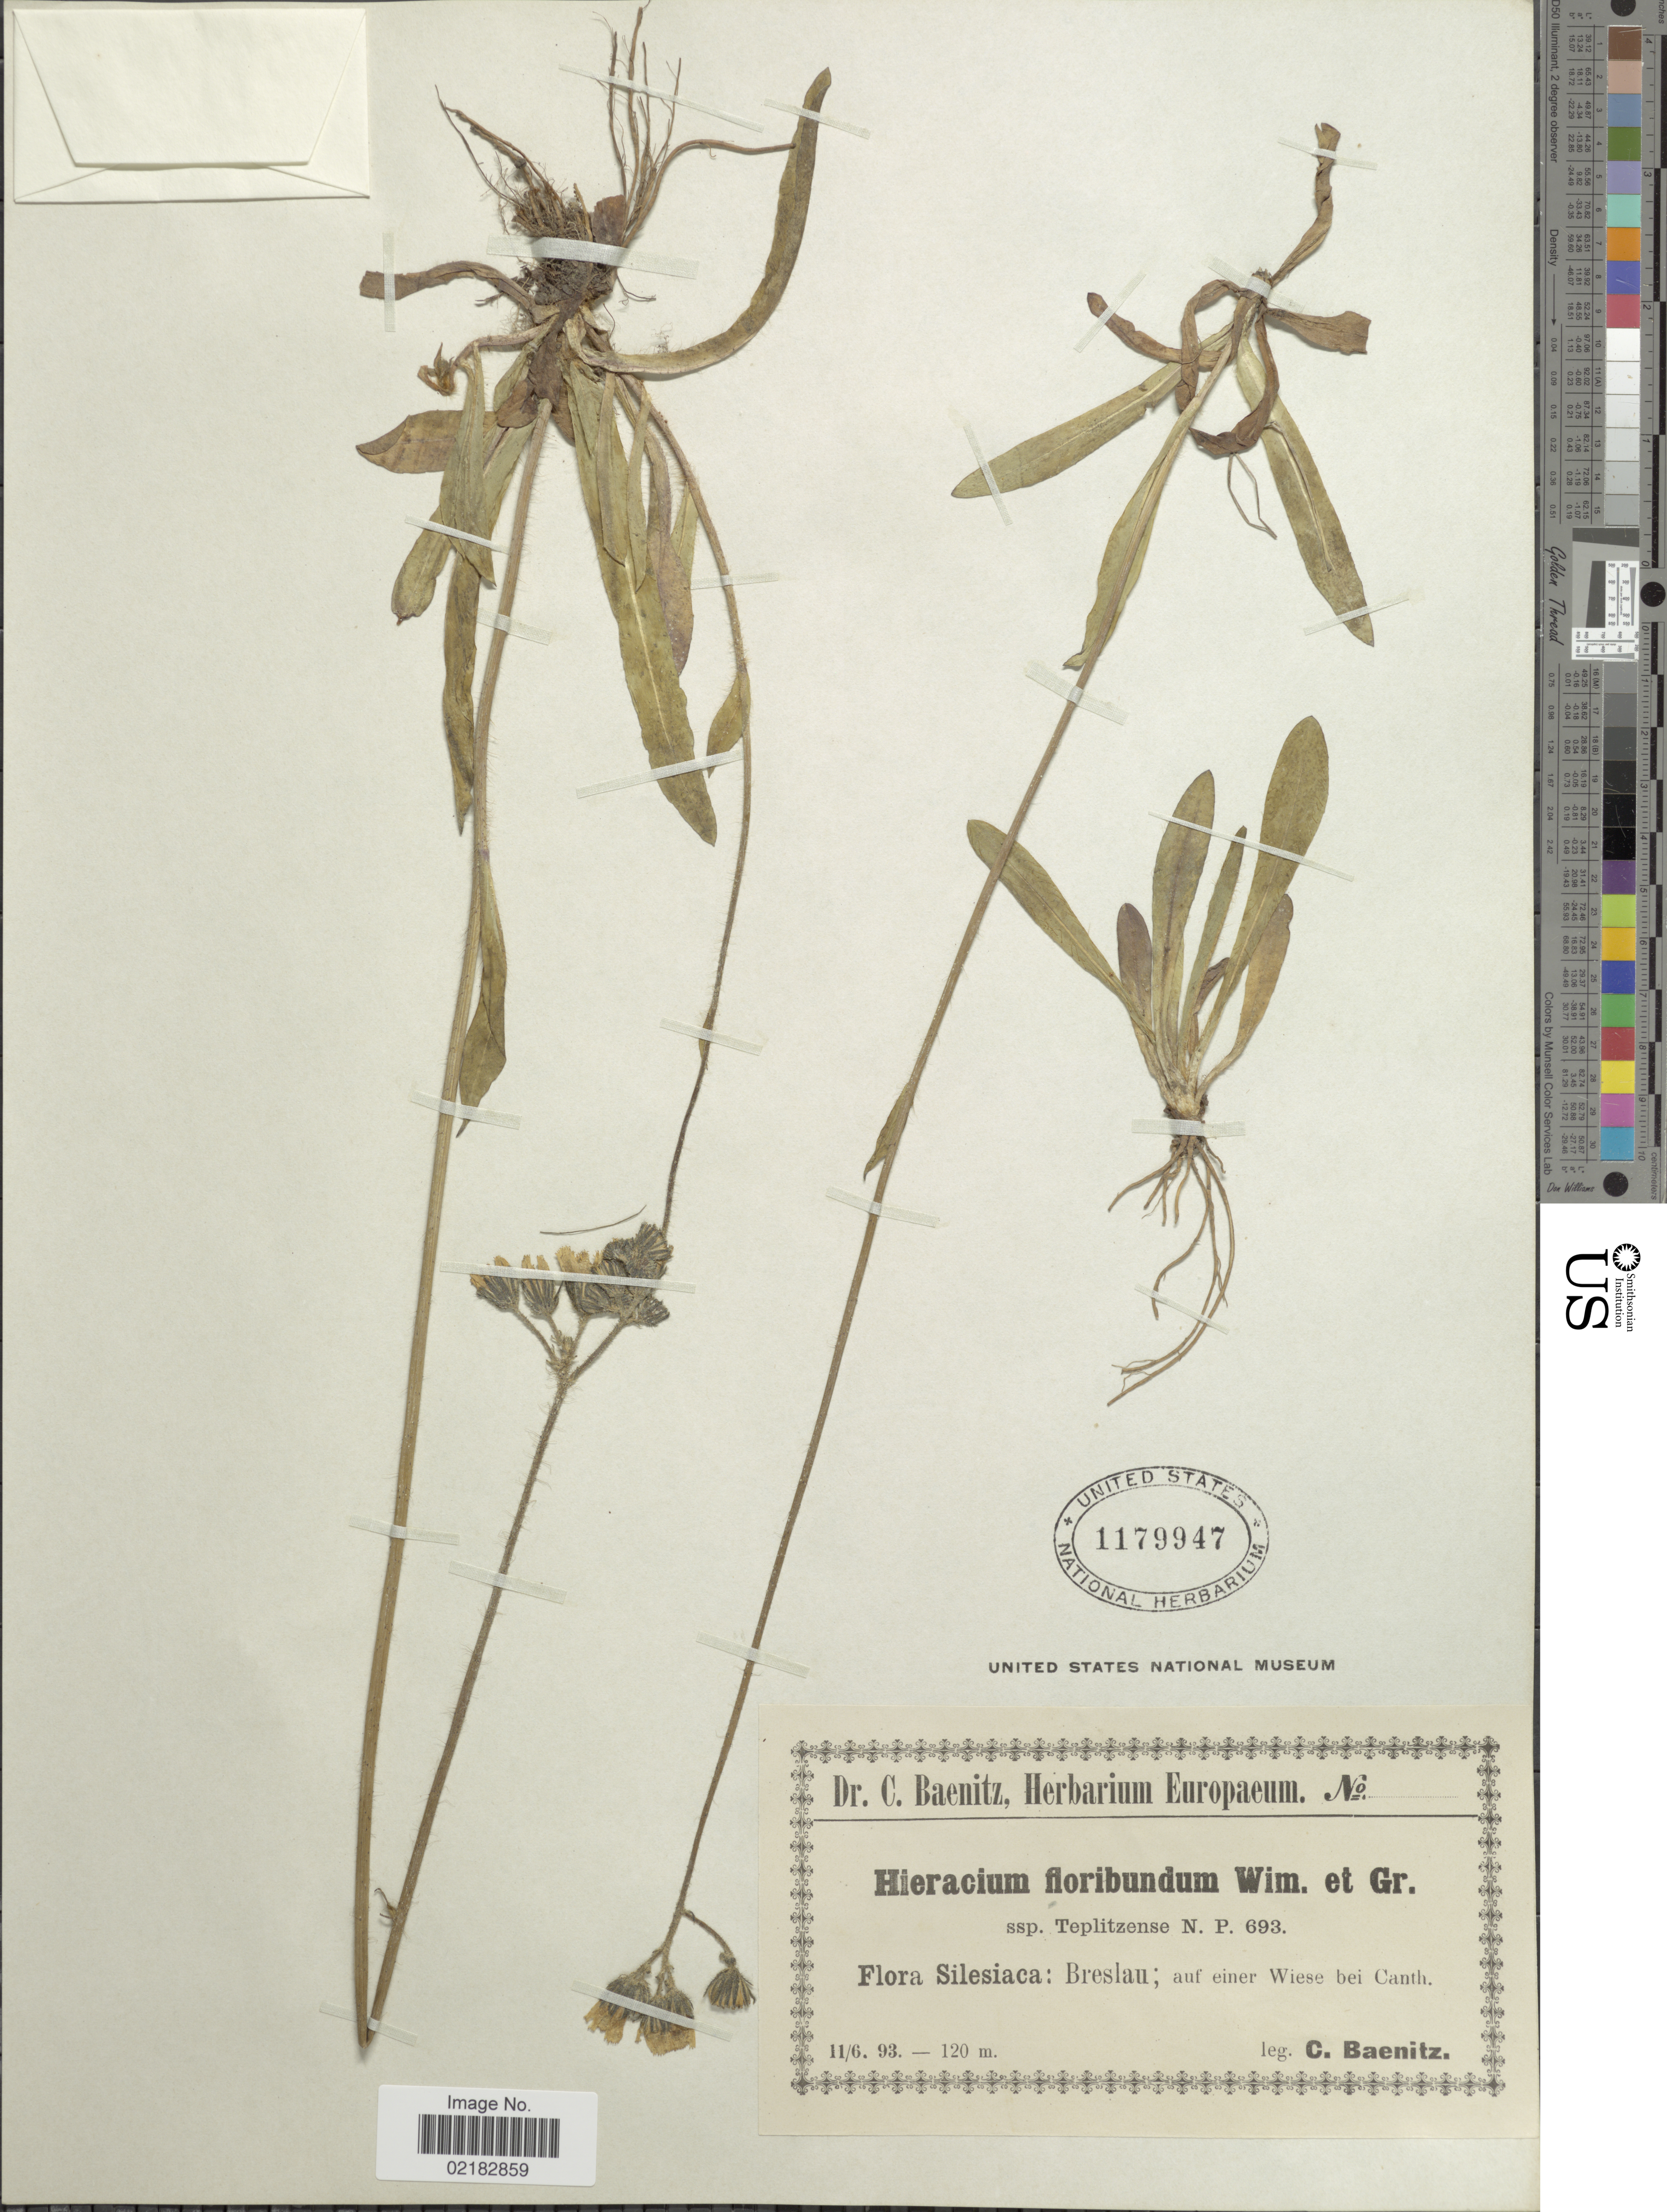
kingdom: Plantae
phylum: Tracheophyta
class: Magnoliopsida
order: Asterales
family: Asteraceae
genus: Pilosella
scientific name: Pilosella floribunda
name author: (Wimm. & Grab.) Fr. a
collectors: C. G. Baenitz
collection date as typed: Transcribed d/m/y: 11/6/93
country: Poland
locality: Silesiaca: Breslau; auf einer Wiese bei Canth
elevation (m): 120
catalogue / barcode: US 1179947